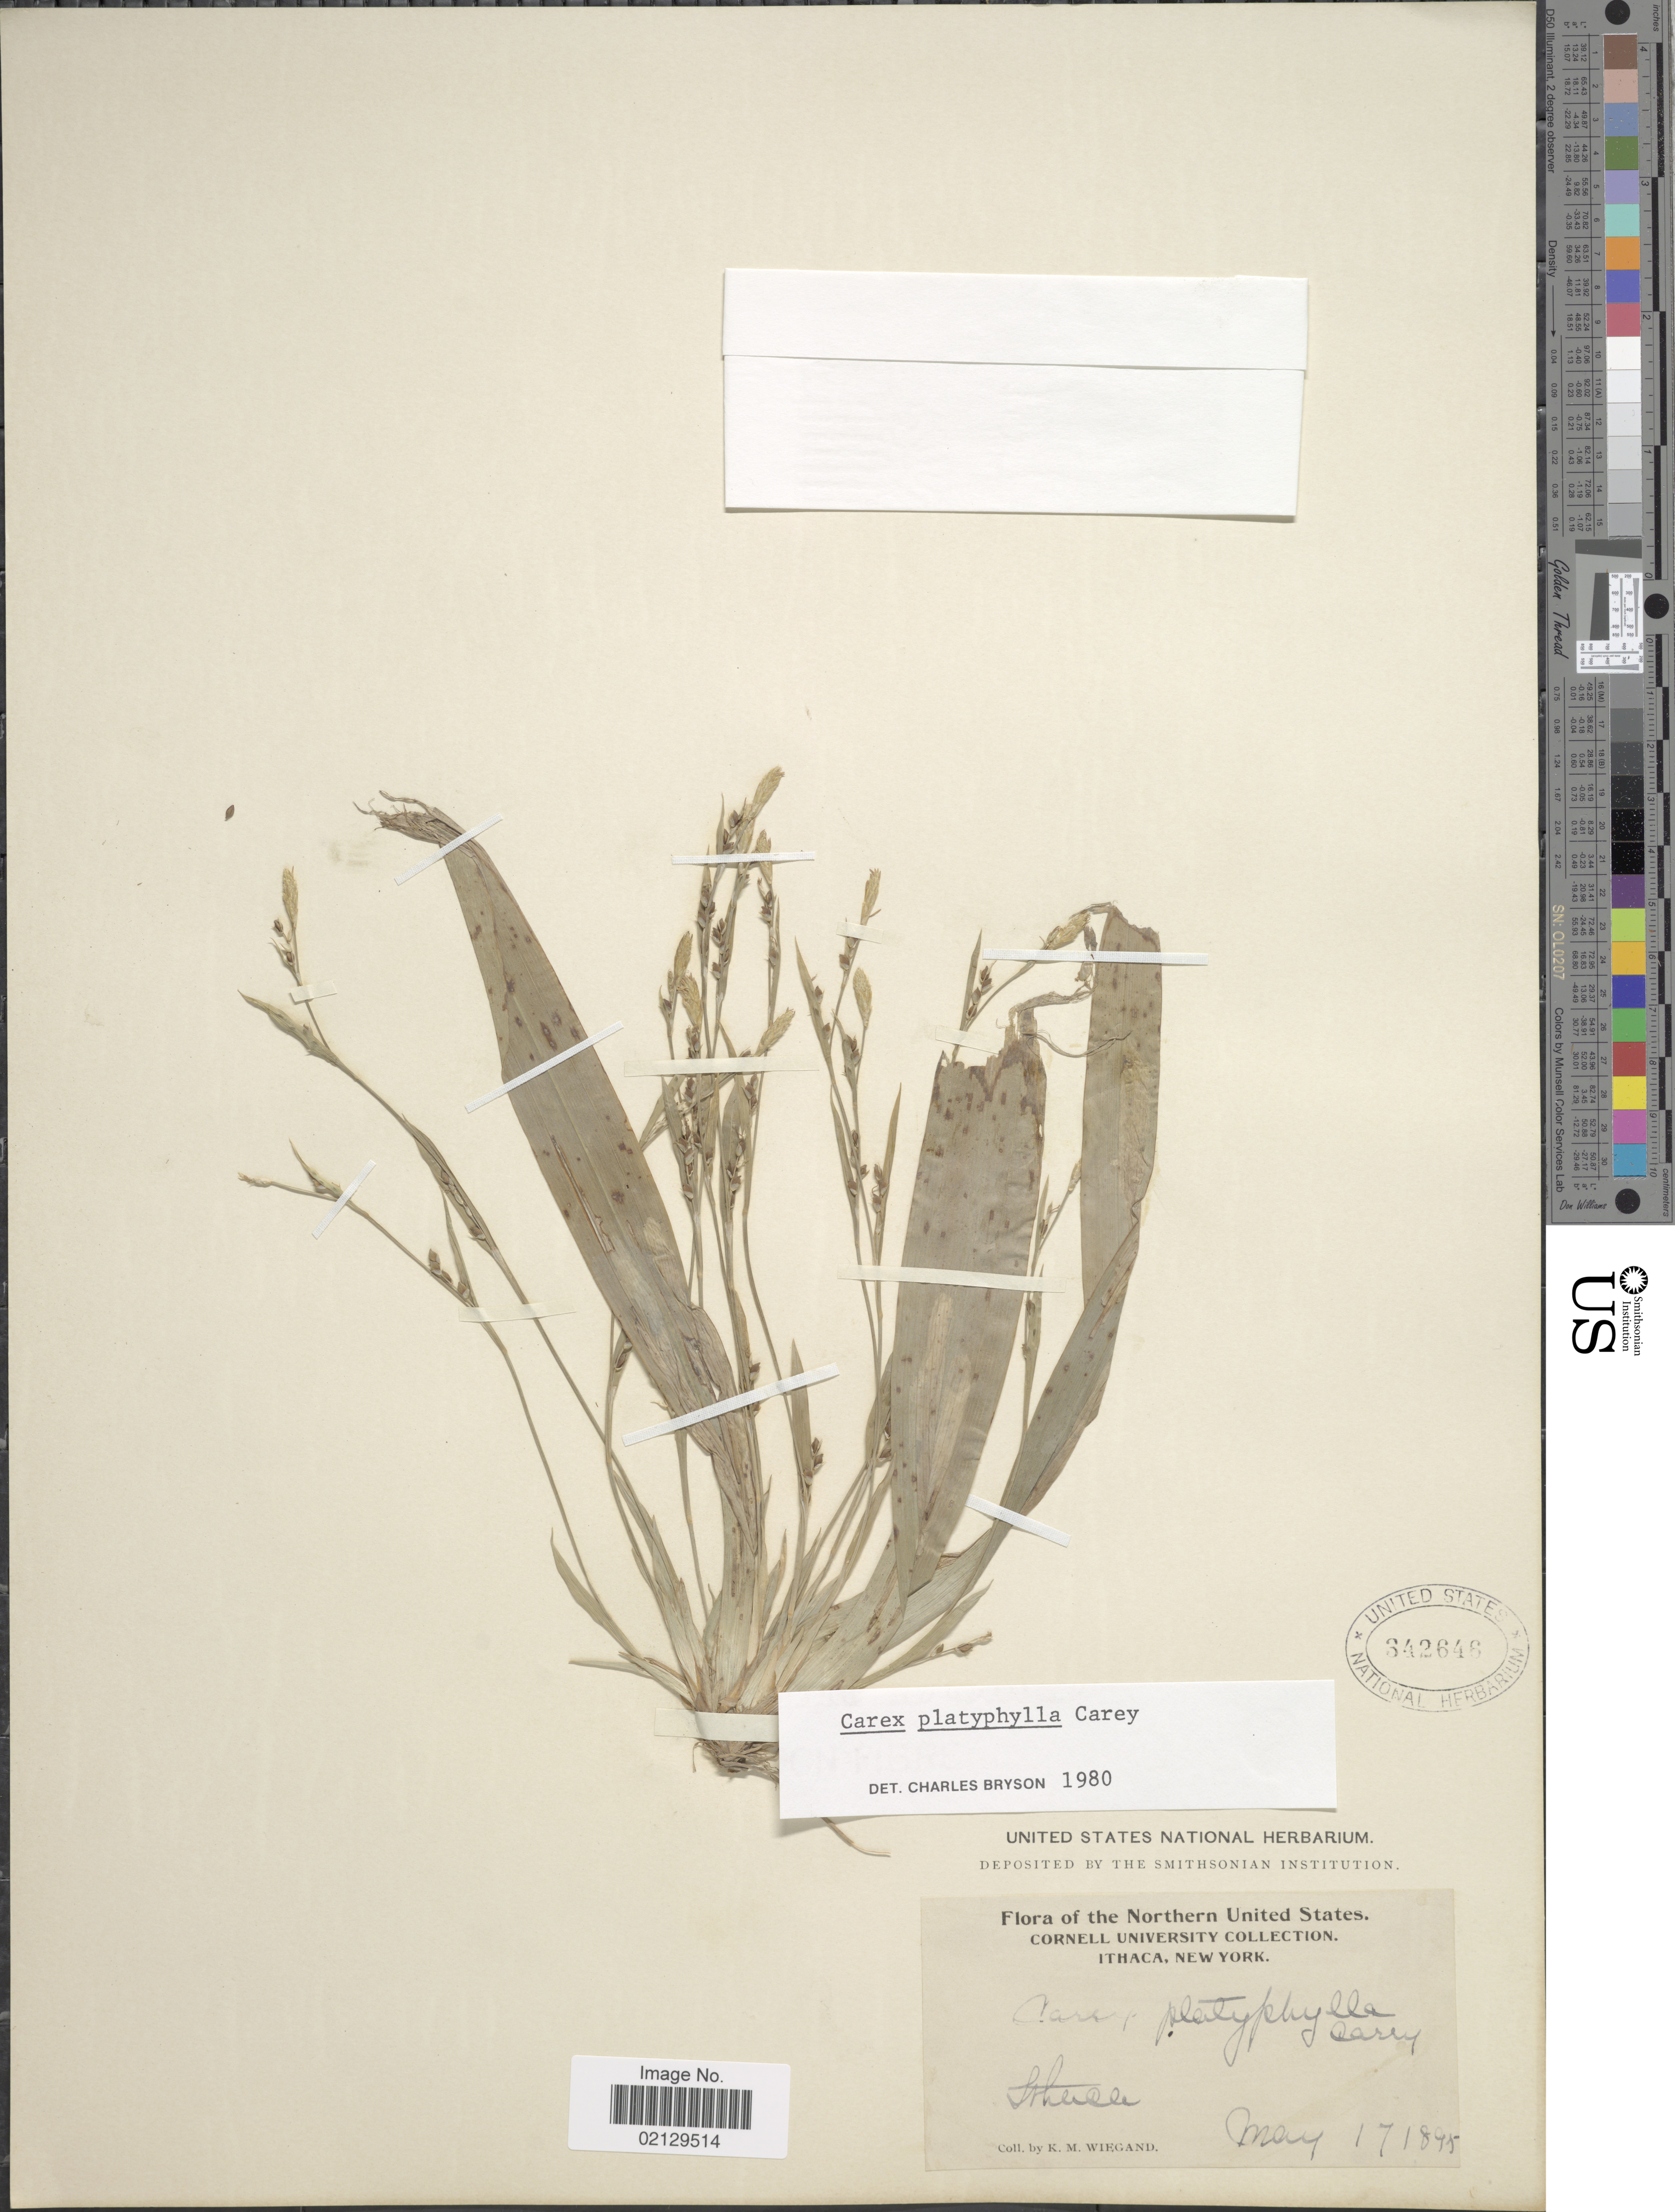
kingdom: Plantae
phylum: Tracheophyta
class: Liliopsida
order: Poales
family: Cyperaceae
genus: Carex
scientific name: Carex platyphylla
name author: J. Carey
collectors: K. M. Wiegand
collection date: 1895-05-17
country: United States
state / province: New York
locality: Ithaca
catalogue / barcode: US 342646